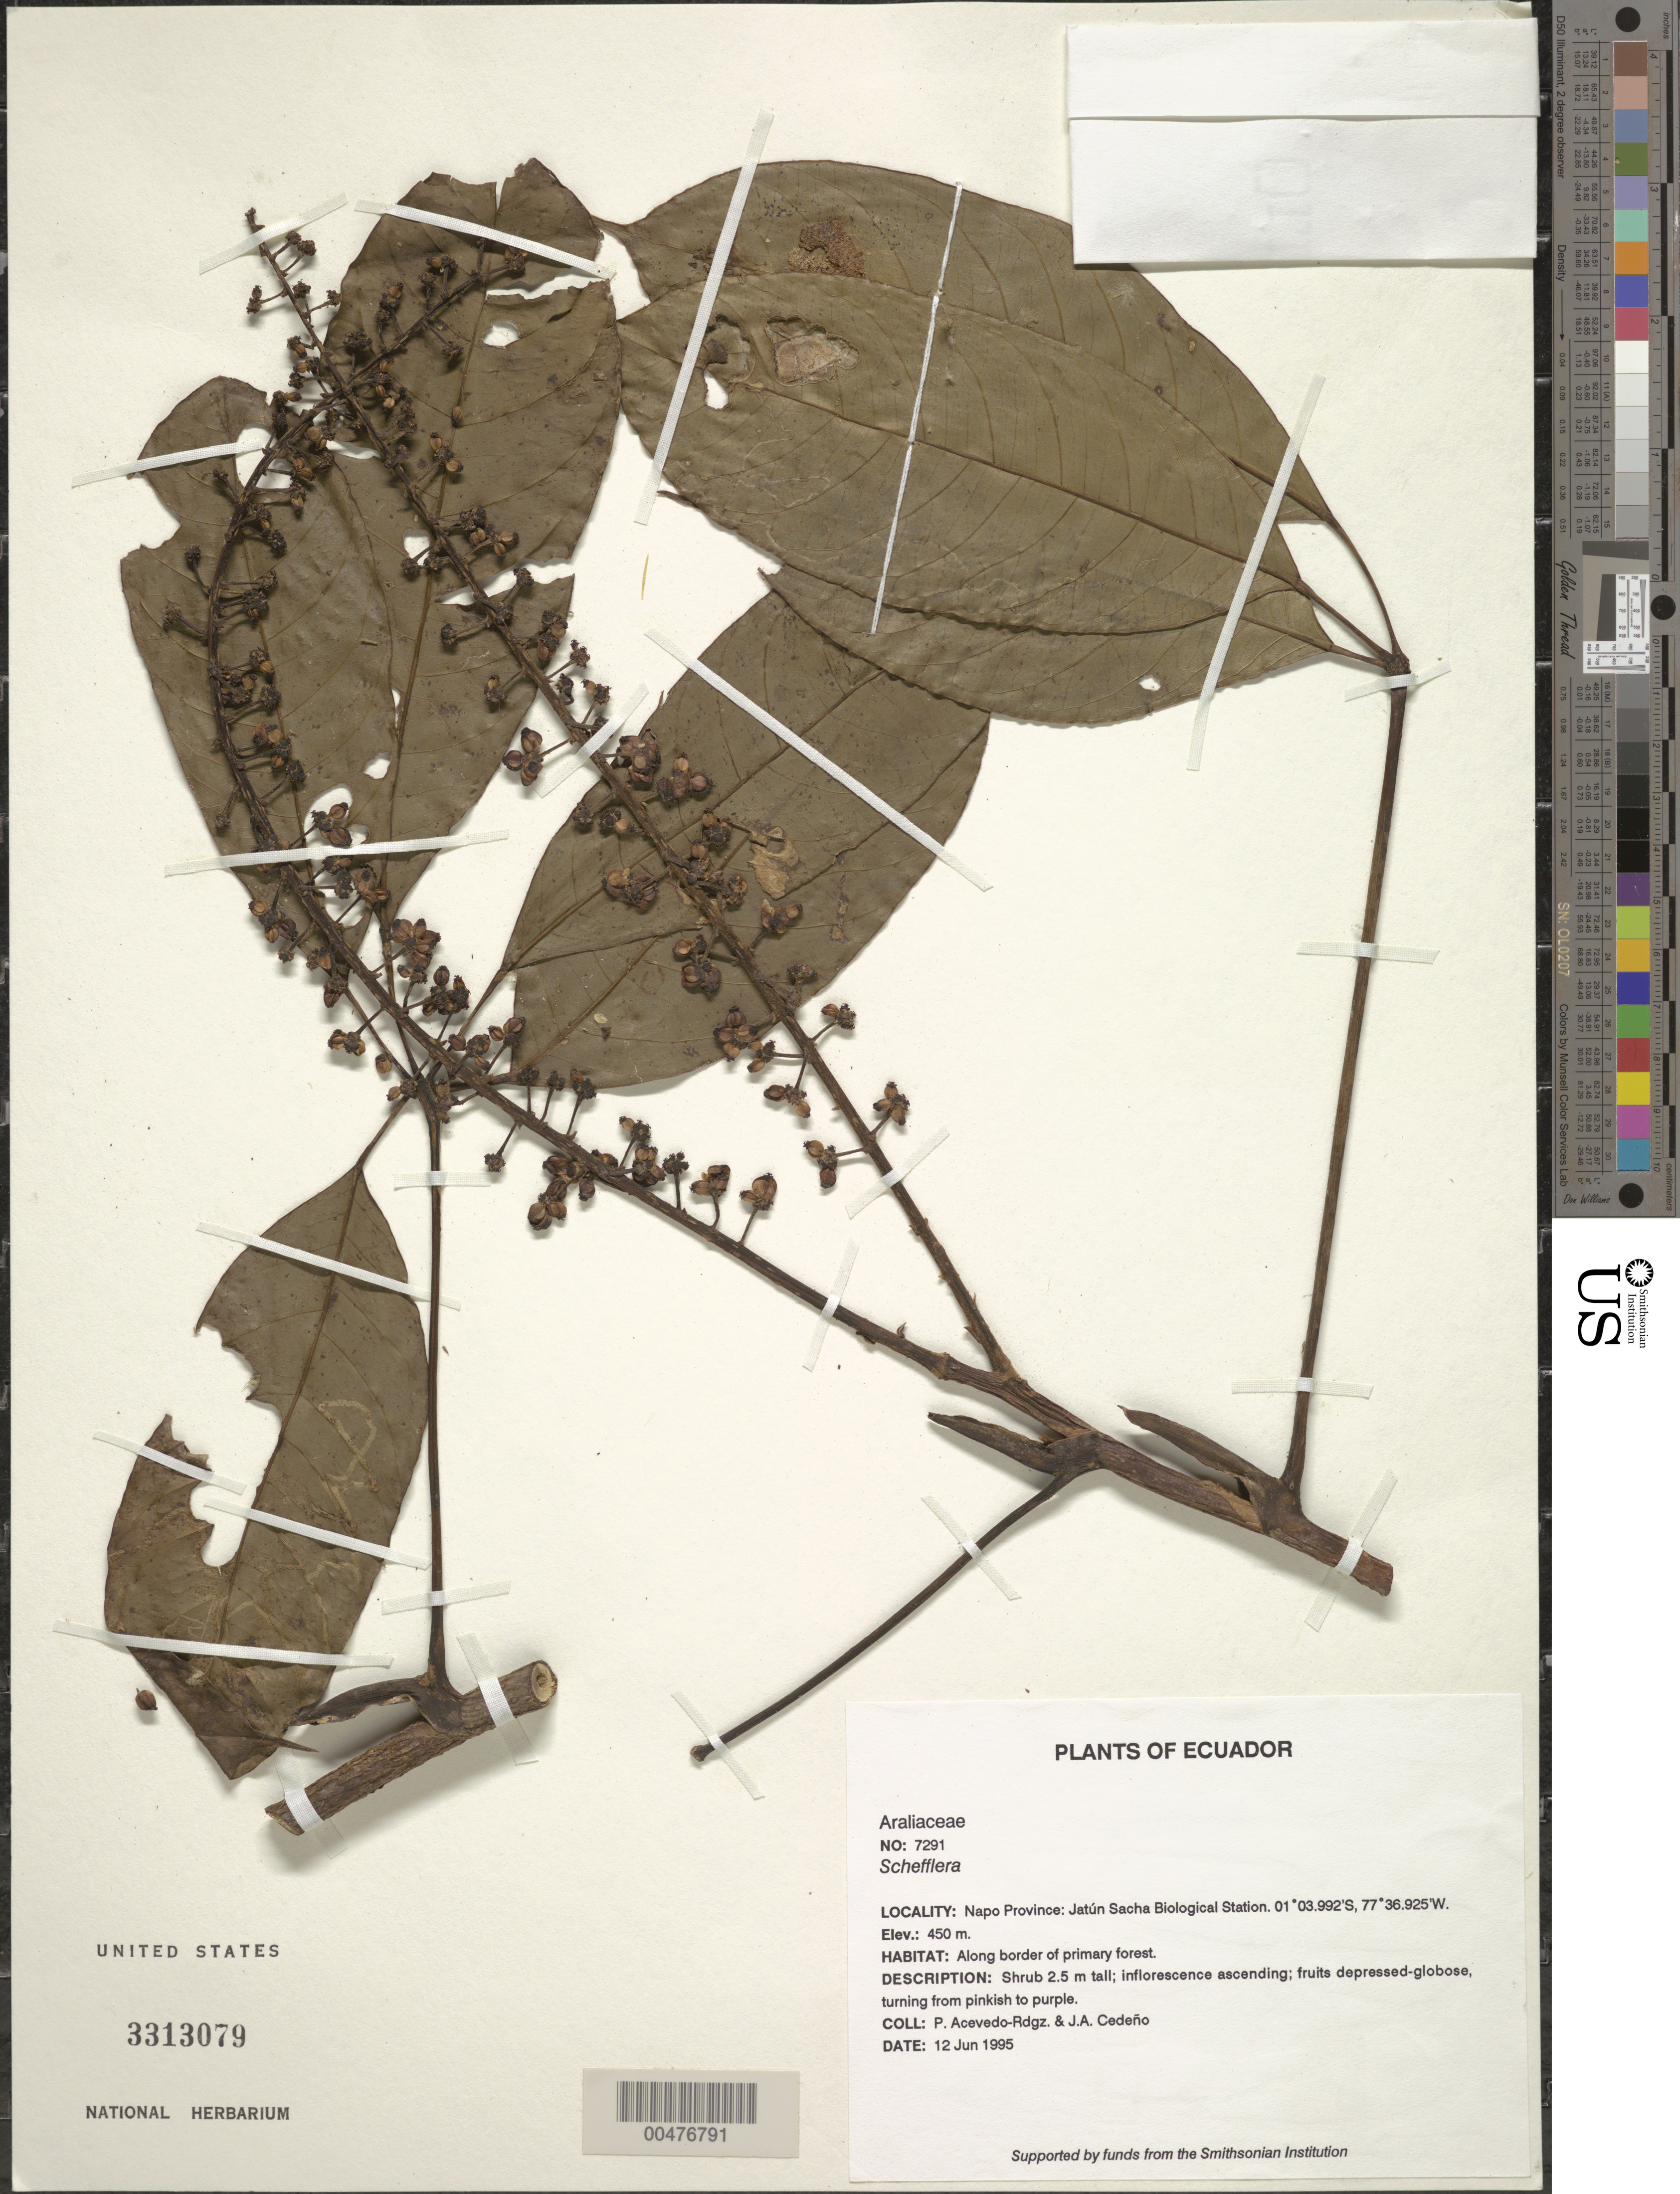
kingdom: Plantae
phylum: Tracheophyta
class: Magnoliopsida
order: Apiales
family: Araliaceae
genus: Schefflera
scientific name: Schefflera sp.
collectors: P. Acevedo-Rodr. & J. A. Cedeño M.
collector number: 7291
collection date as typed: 12 Jun 1995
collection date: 1995-06-12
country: Ecuador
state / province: Napo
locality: Napo Province: Jatún Sacha Biological Station.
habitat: Along border of primary forest.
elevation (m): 450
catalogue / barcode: US 3313079